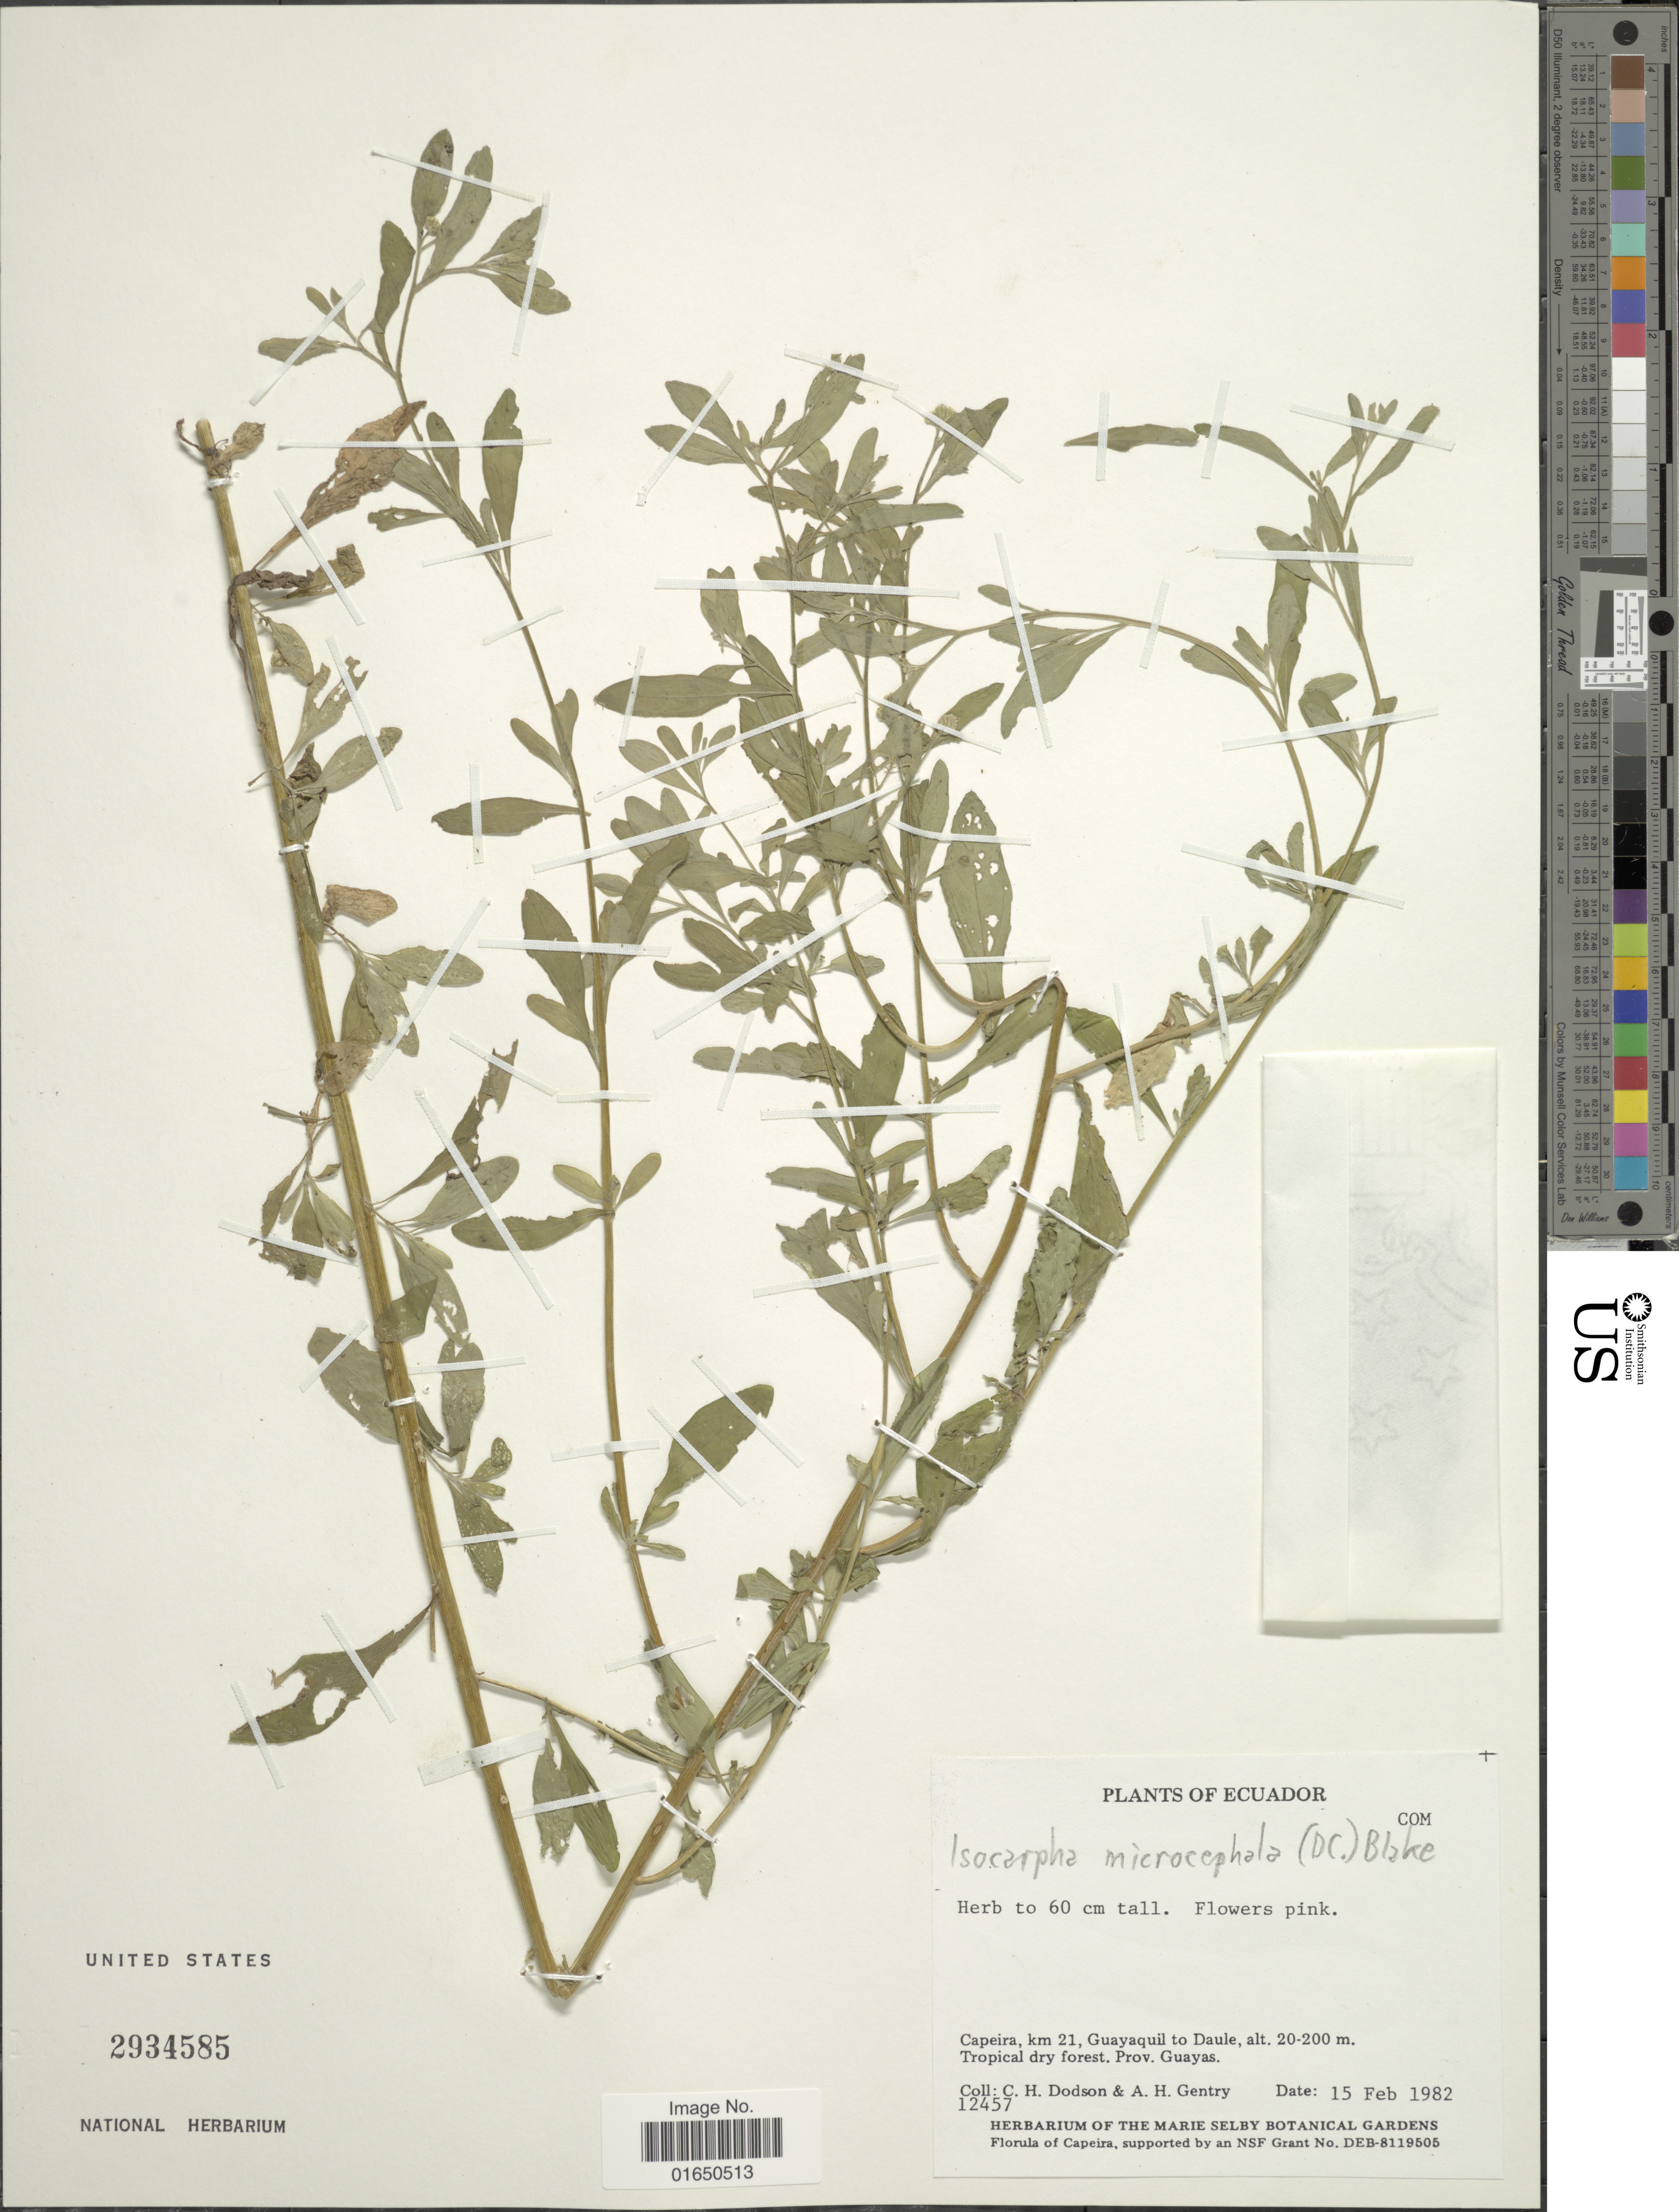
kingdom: Plantae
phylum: Tracheophyta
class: Magnoliopsida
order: Asterales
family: Asteraceae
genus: Isocarpha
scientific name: Isocarpha microcephala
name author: (DC.) S.F. Blake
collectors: C. H. Dodson & A. H. Gentry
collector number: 12457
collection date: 1982-02-15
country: Ecuador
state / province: Guayas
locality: Capeira, km 21, Guayaquil to Daule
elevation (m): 20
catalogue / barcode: US 2934585